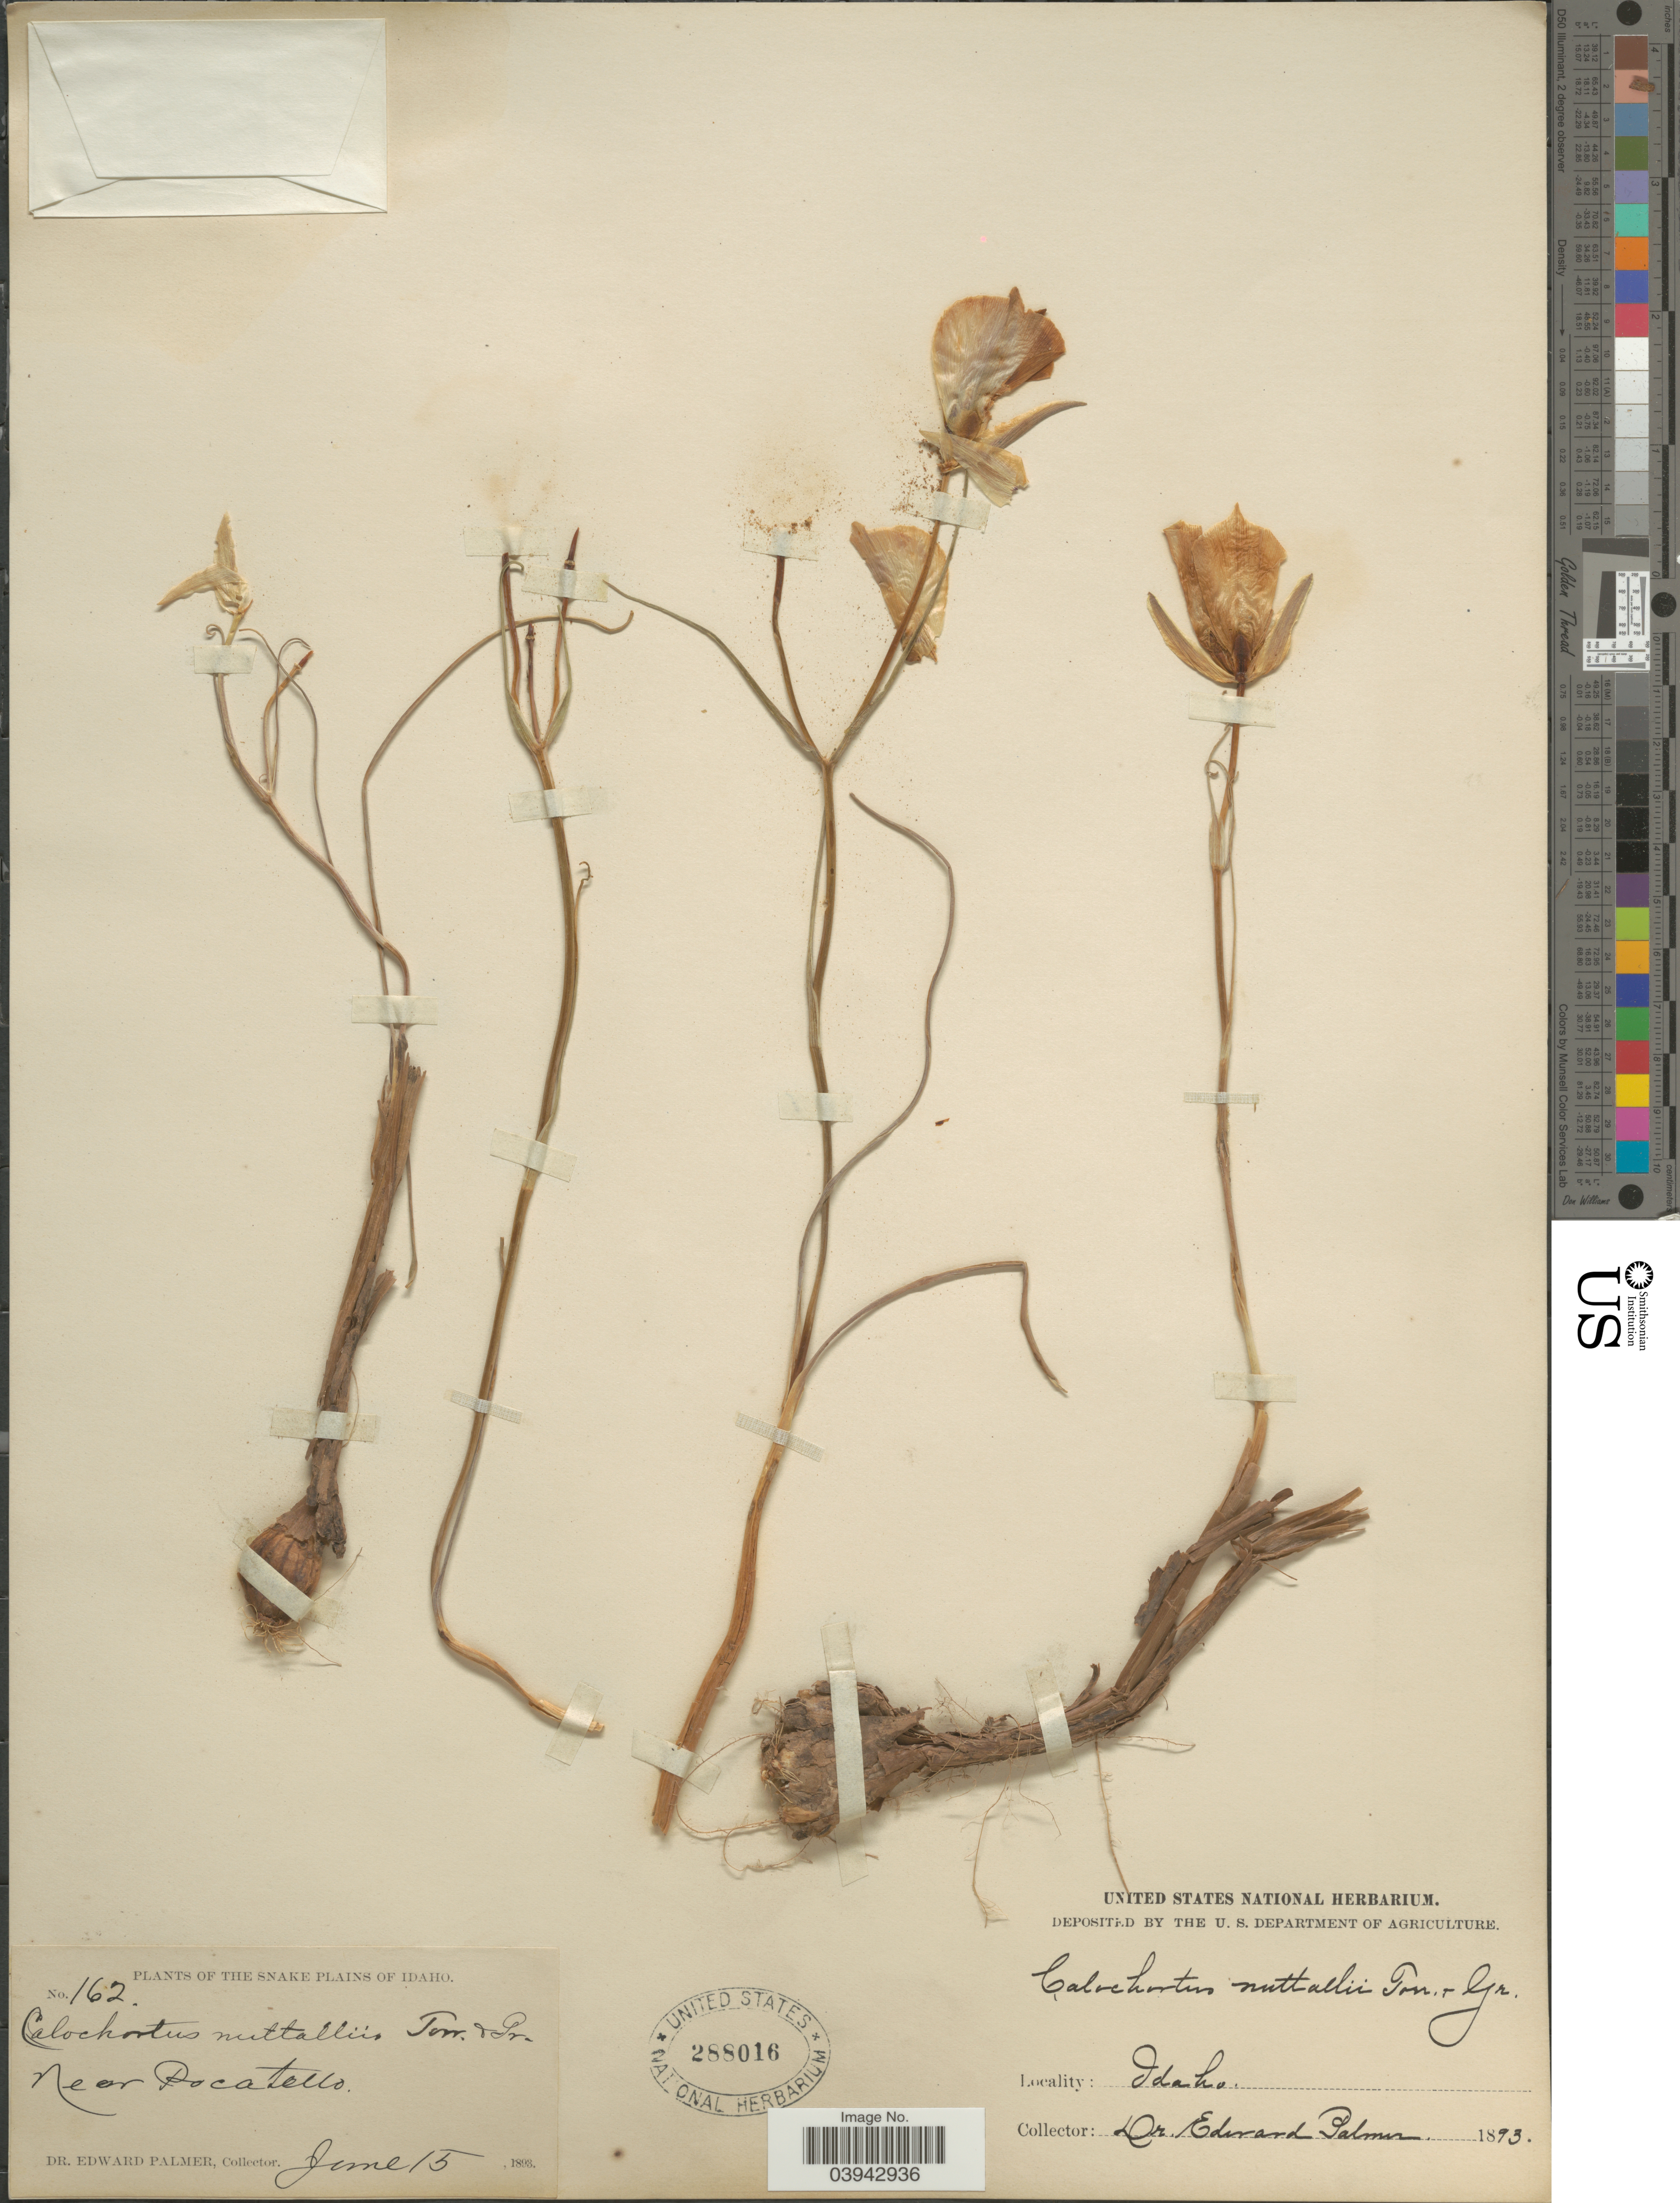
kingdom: Plantae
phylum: Tracheophyta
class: Liliopsida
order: Liliales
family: Liliaceae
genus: Calochortus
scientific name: Calochortus nuttallii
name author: Torr.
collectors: E. Palmer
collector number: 162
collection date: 1893-06-15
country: United States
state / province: Idaho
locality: The Snake Plains of Idaho. Near Pocatello.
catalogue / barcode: US 288016